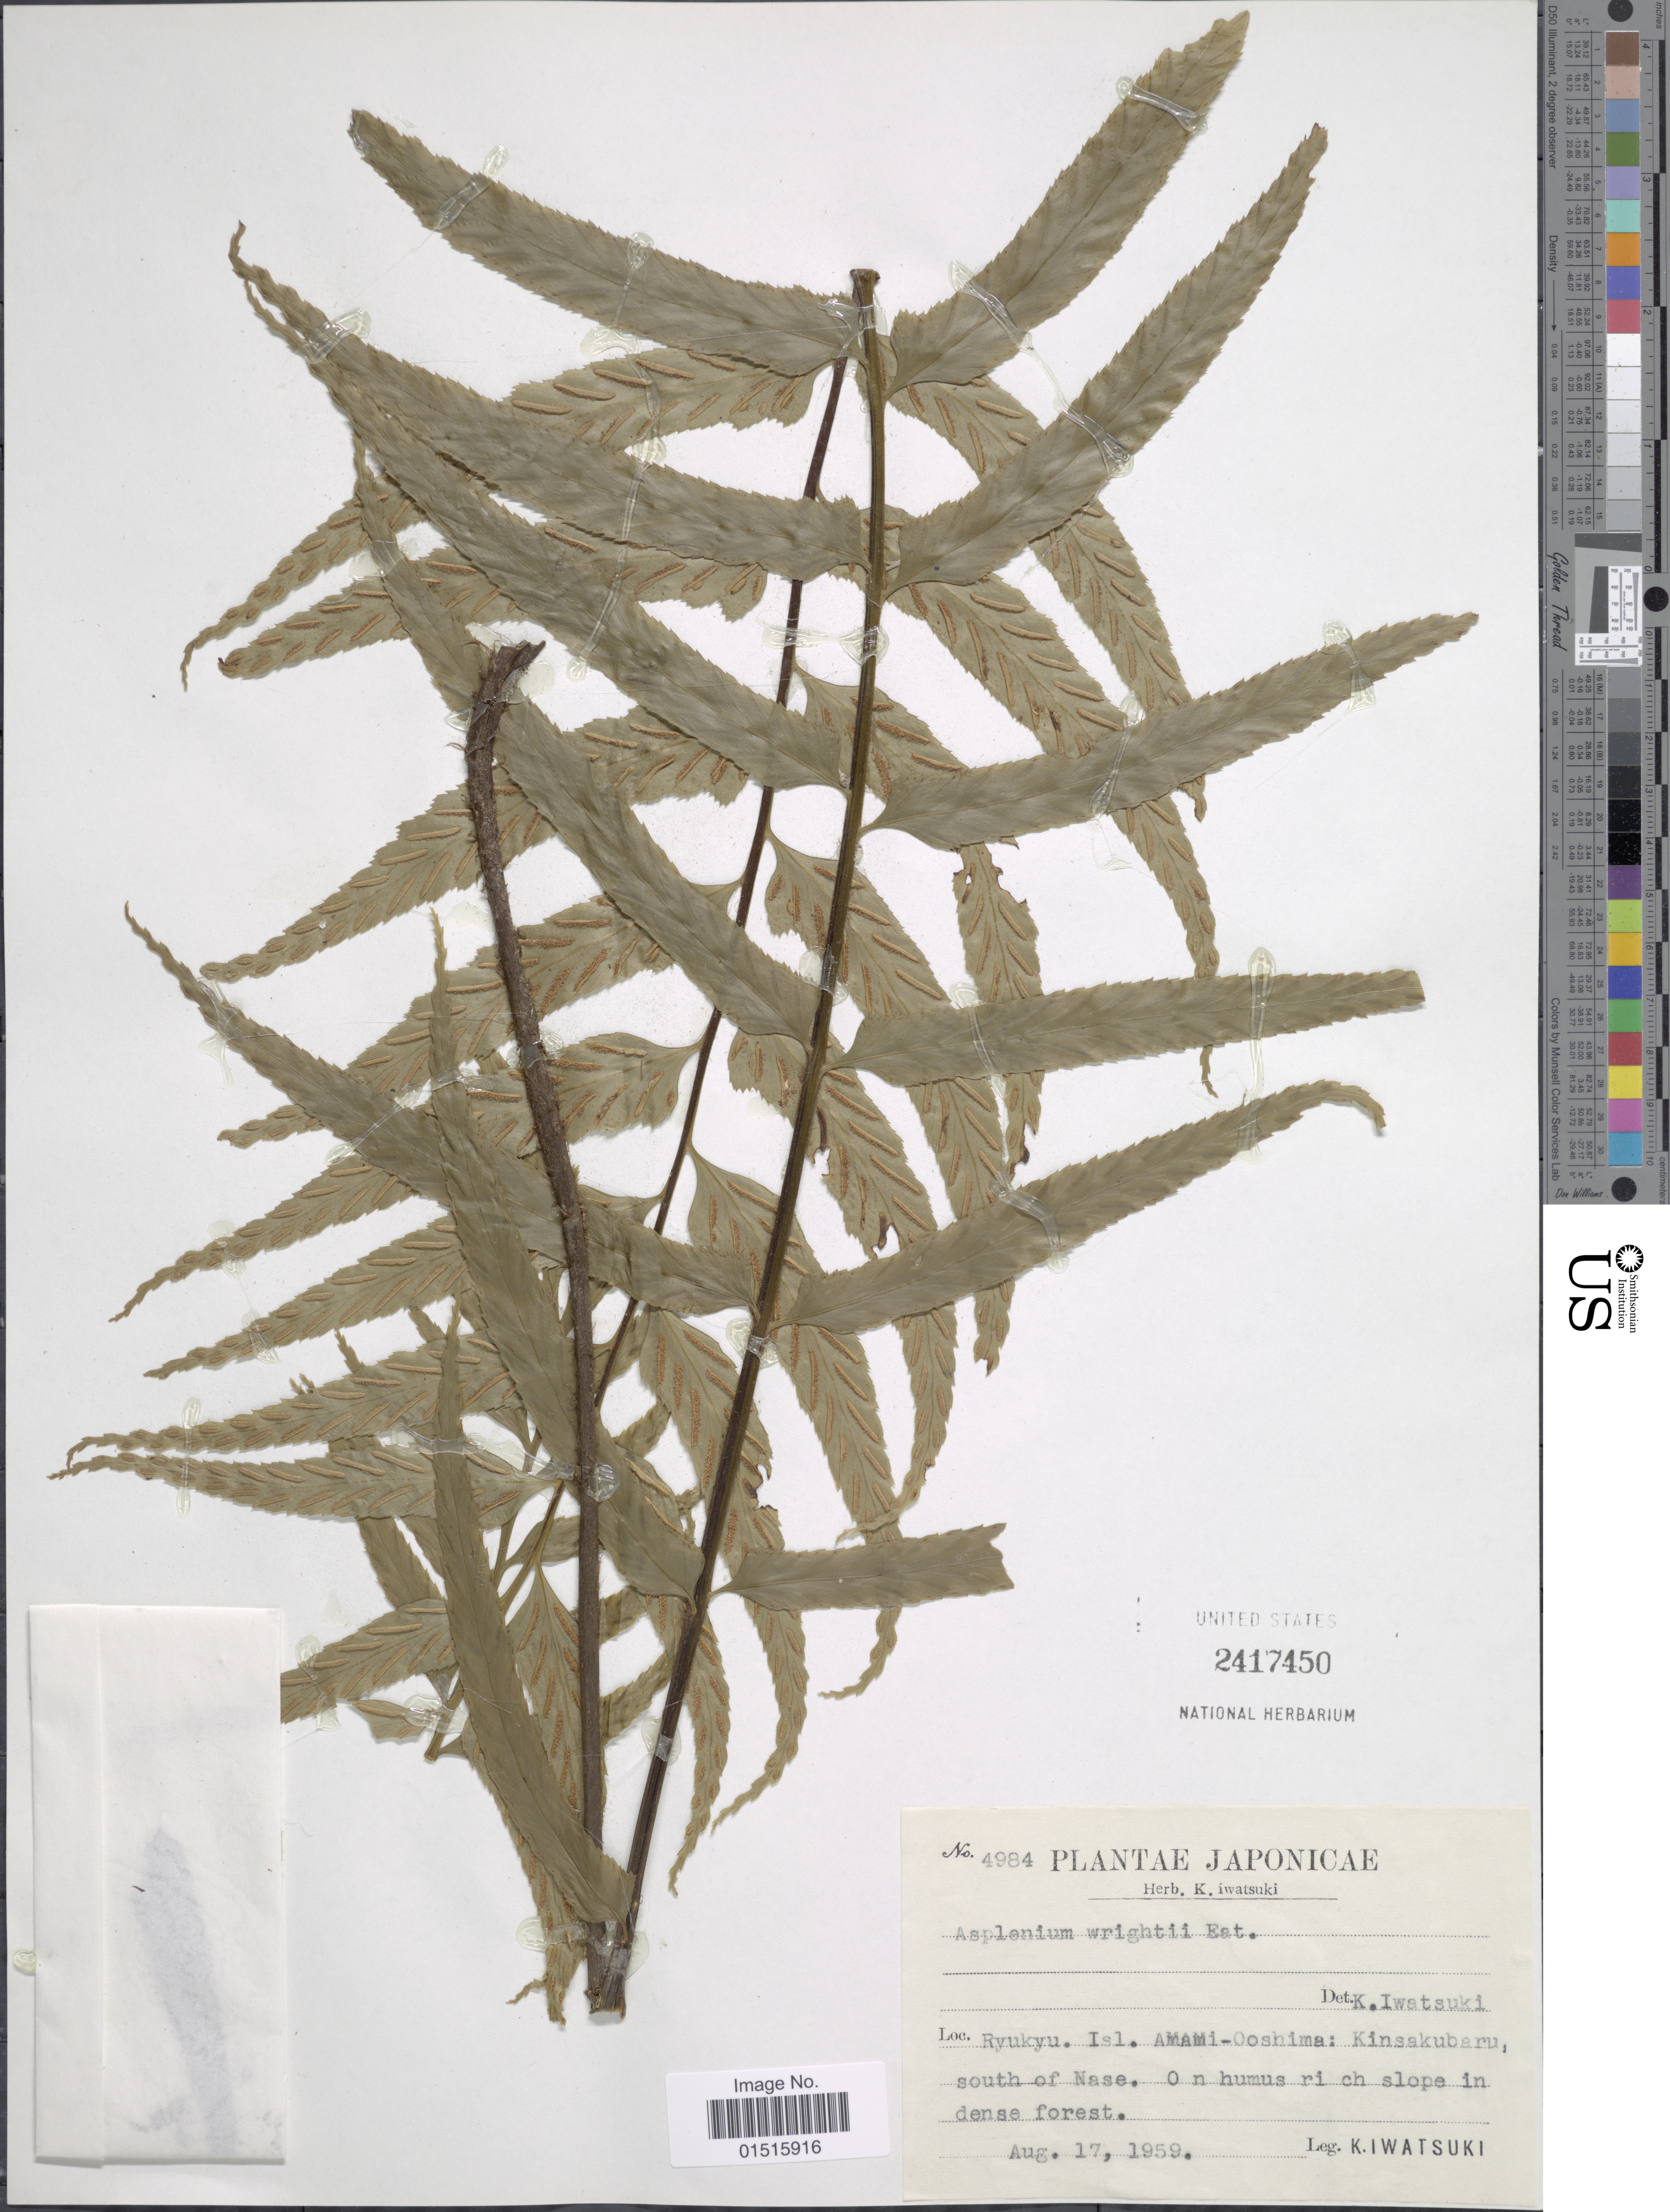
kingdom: Plantae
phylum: Tracheophyta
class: Polypodiopsida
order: Polypodiales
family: Aspleniaceae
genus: Asplenium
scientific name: Asplenium wrightii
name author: D.C. Eaton ex Hook.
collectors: K. Iwatsuki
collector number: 4984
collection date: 1959-08-17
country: Japan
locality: Ryukyu. Isl. Amami - Ooshima; Kinsakubaru, south of Nase.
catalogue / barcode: US 2417450